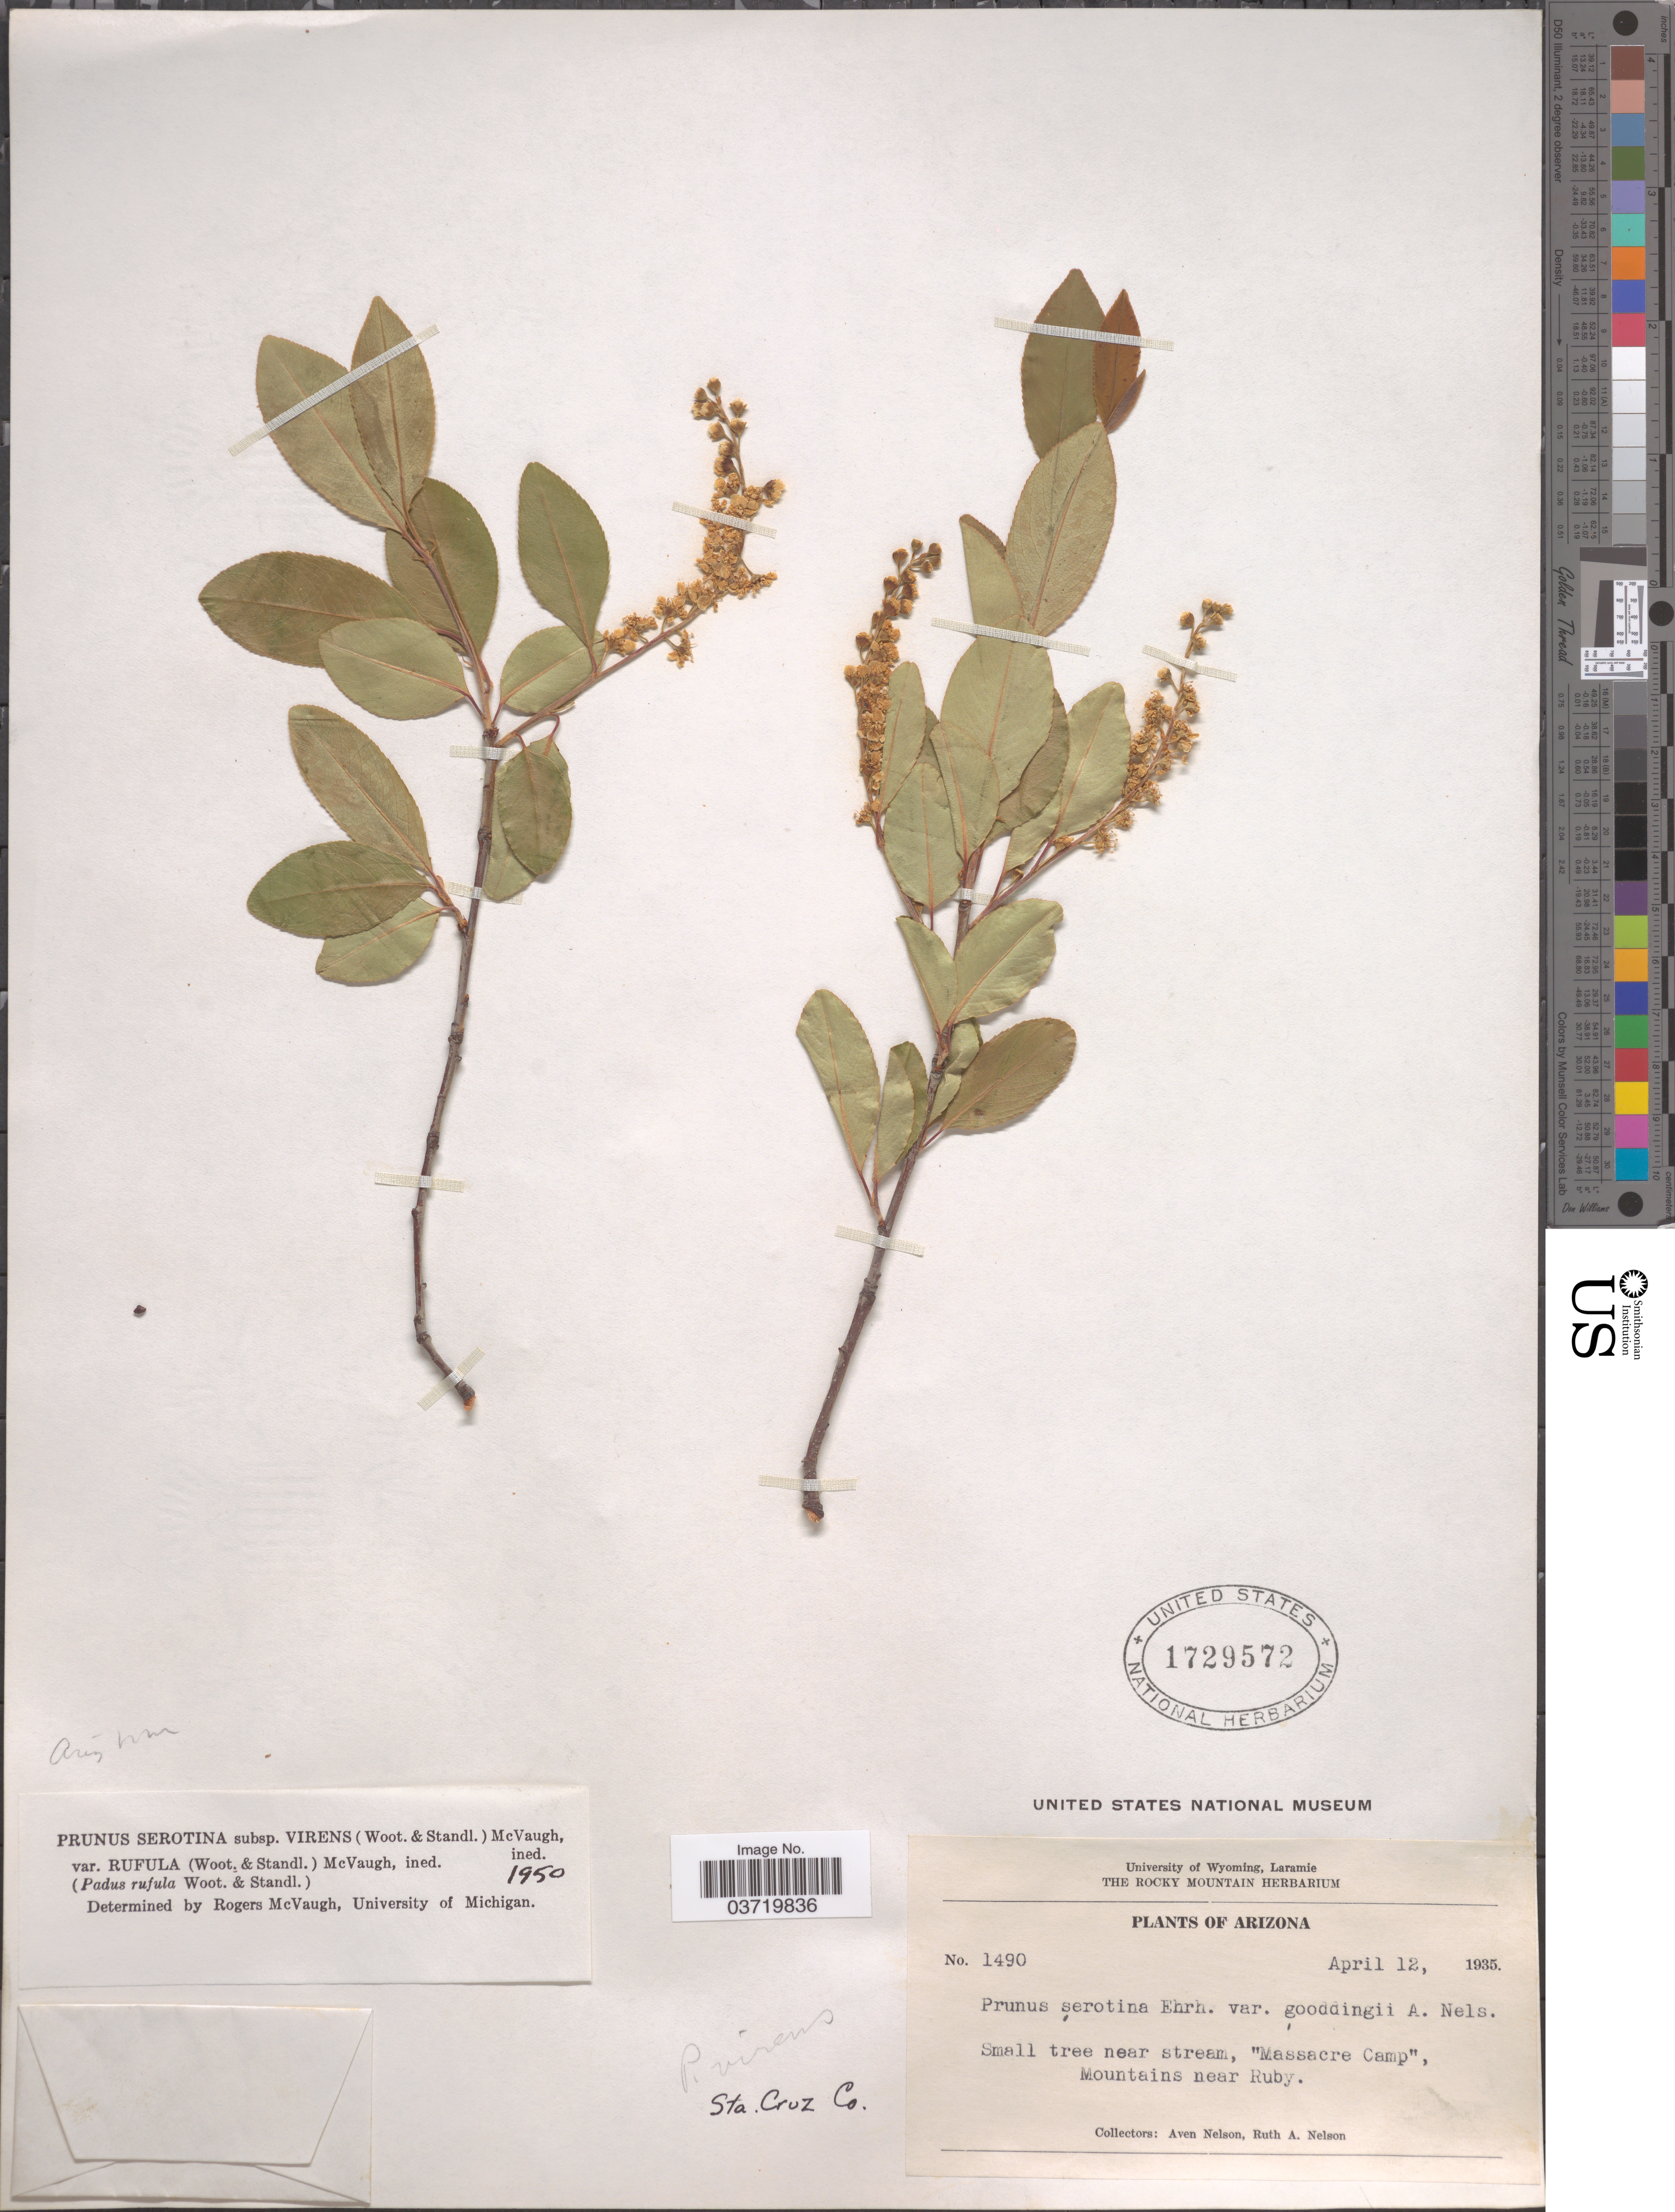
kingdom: Plantae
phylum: Tracheophyta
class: Magnoliopsida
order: Rosales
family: Rosaceae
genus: Prunus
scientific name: Prunus serotina var. rufula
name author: (Wooton & Standl.) McVaugh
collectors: A. Nelson & R. A. Nelson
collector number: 1490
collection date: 1935-04-12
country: United States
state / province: Arizona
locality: Massacre Camp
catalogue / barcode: US 1729572